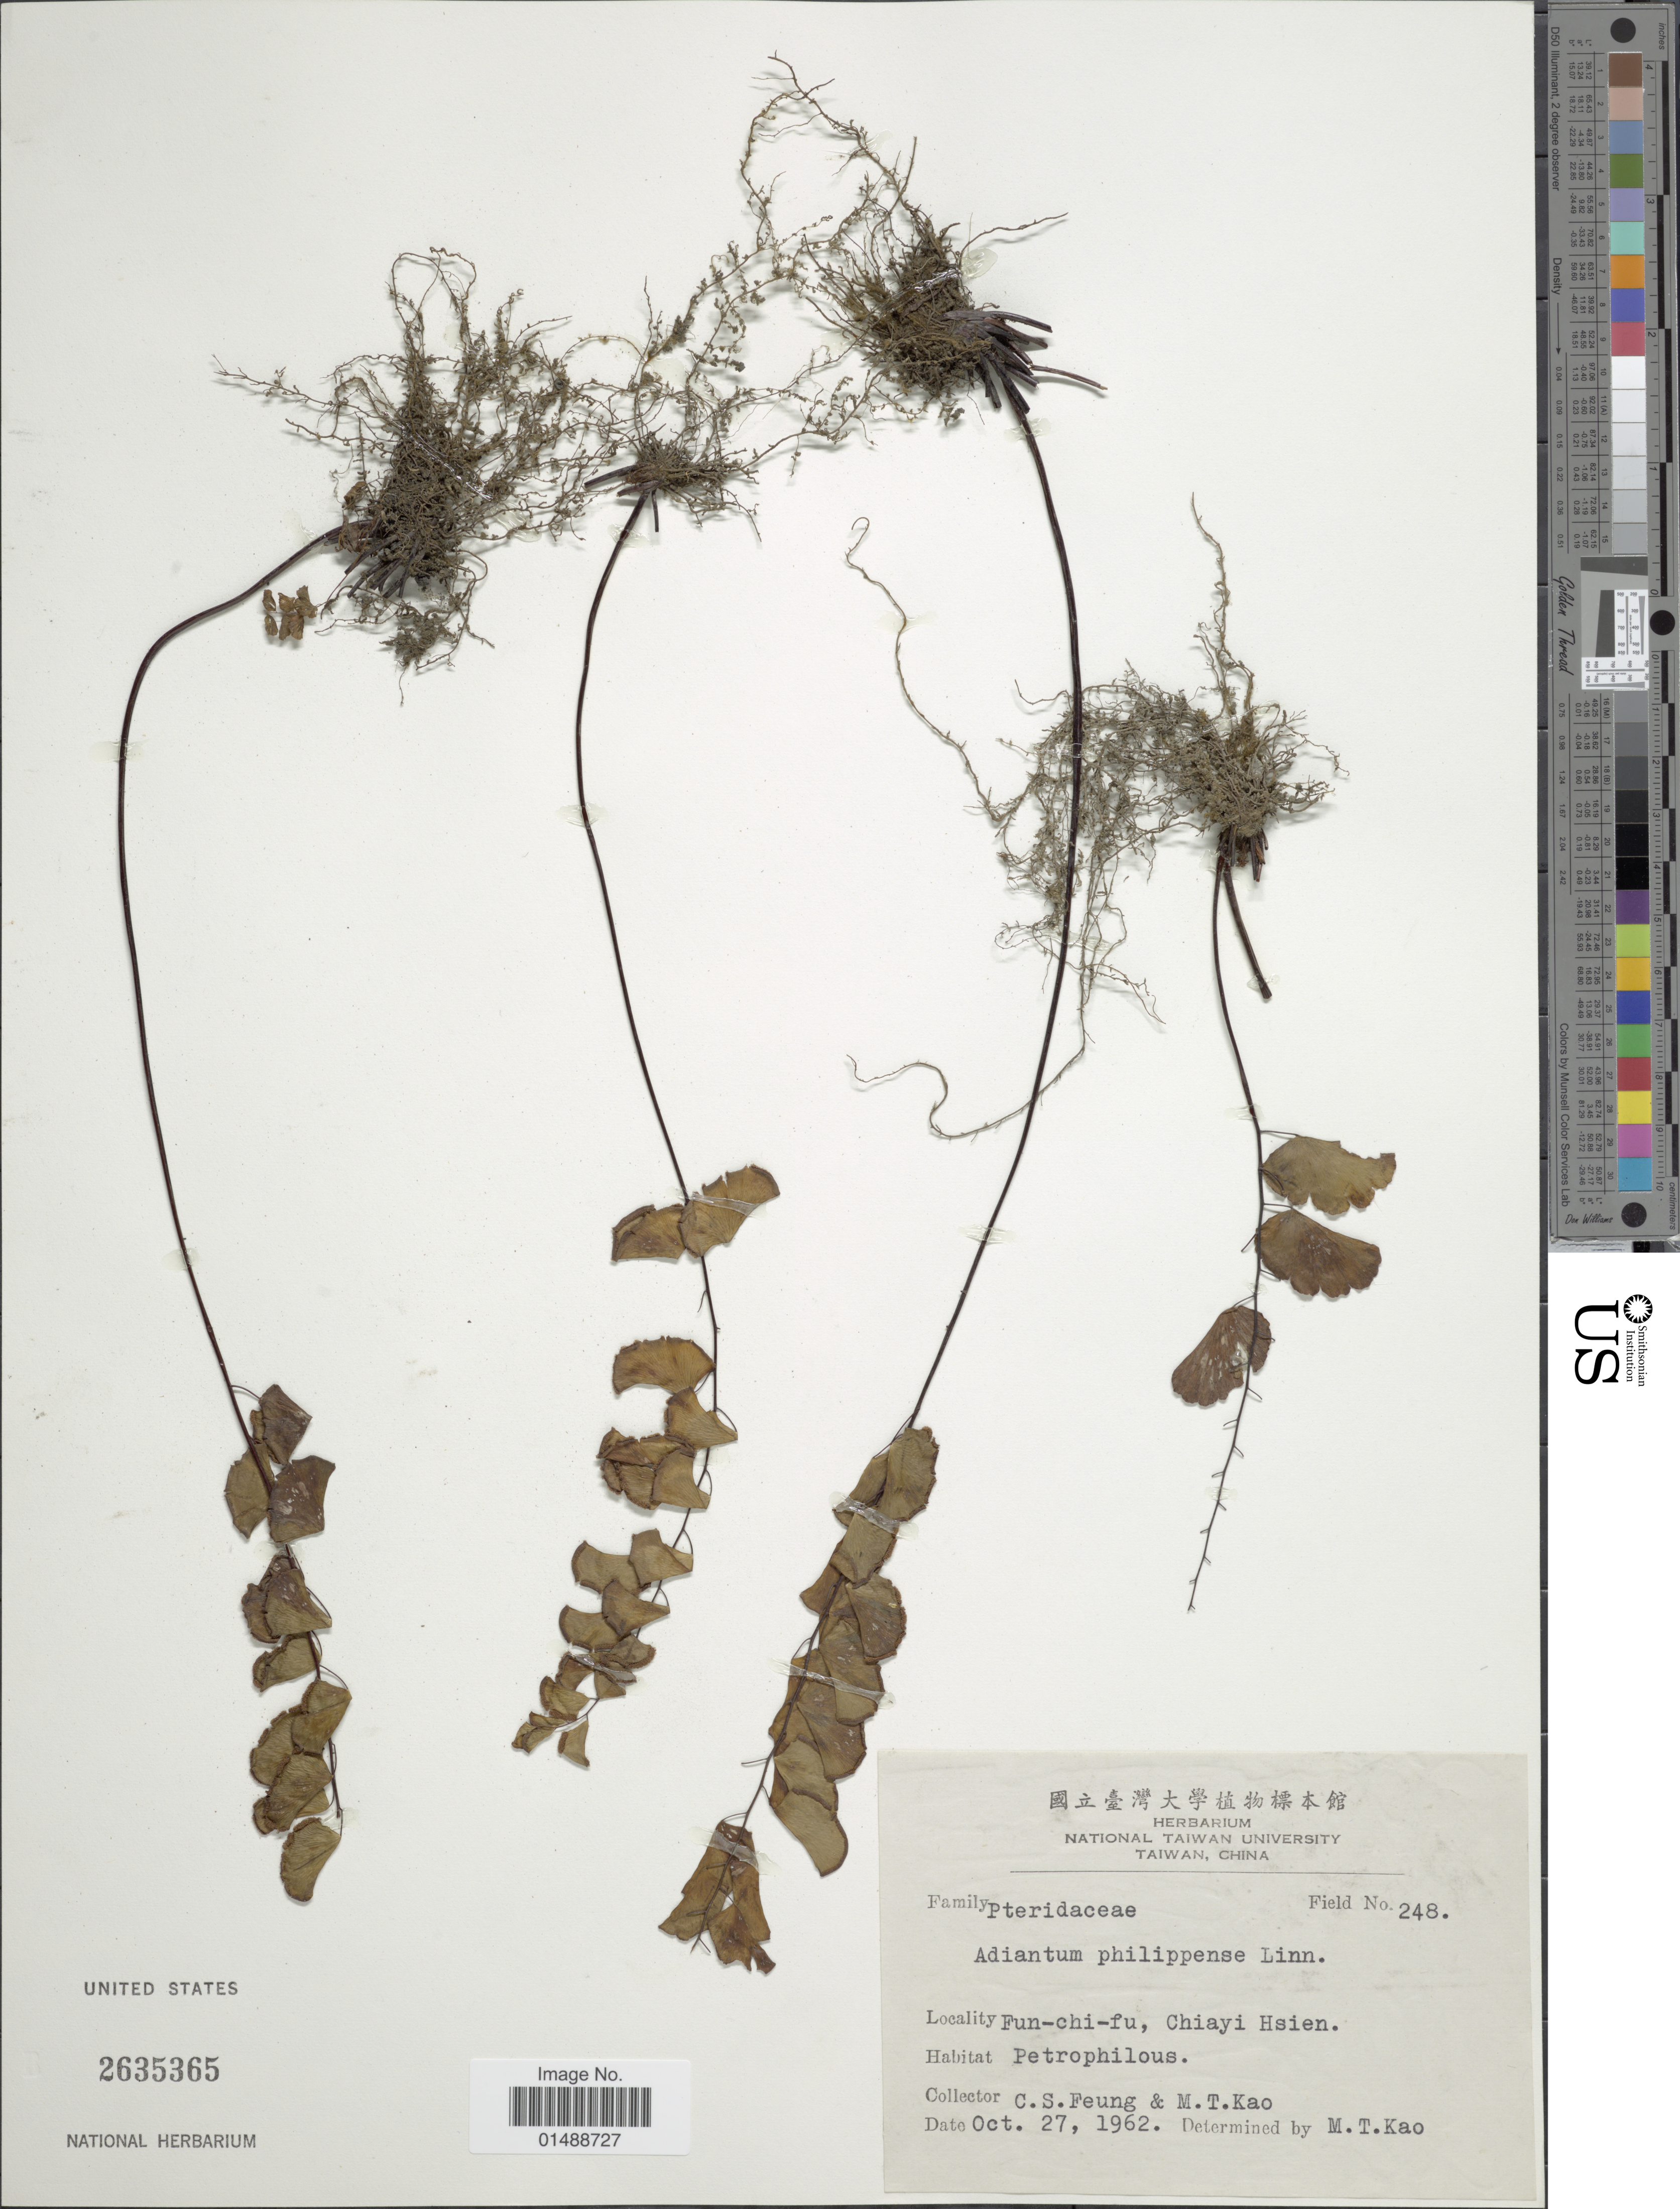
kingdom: Plantae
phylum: Tracheophyta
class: Polypodiopsida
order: Polypodiales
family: Pteridaceae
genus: Adiantum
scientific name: Adiantum philippense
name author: L.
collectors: C. Feung & M. T. Kao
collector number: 248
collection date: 1962-10-27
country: Taiwan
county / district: Chiayi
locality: Taiwan, China, Fun-chi-fu, Chiayi Hsien.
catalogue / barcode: US 2635365